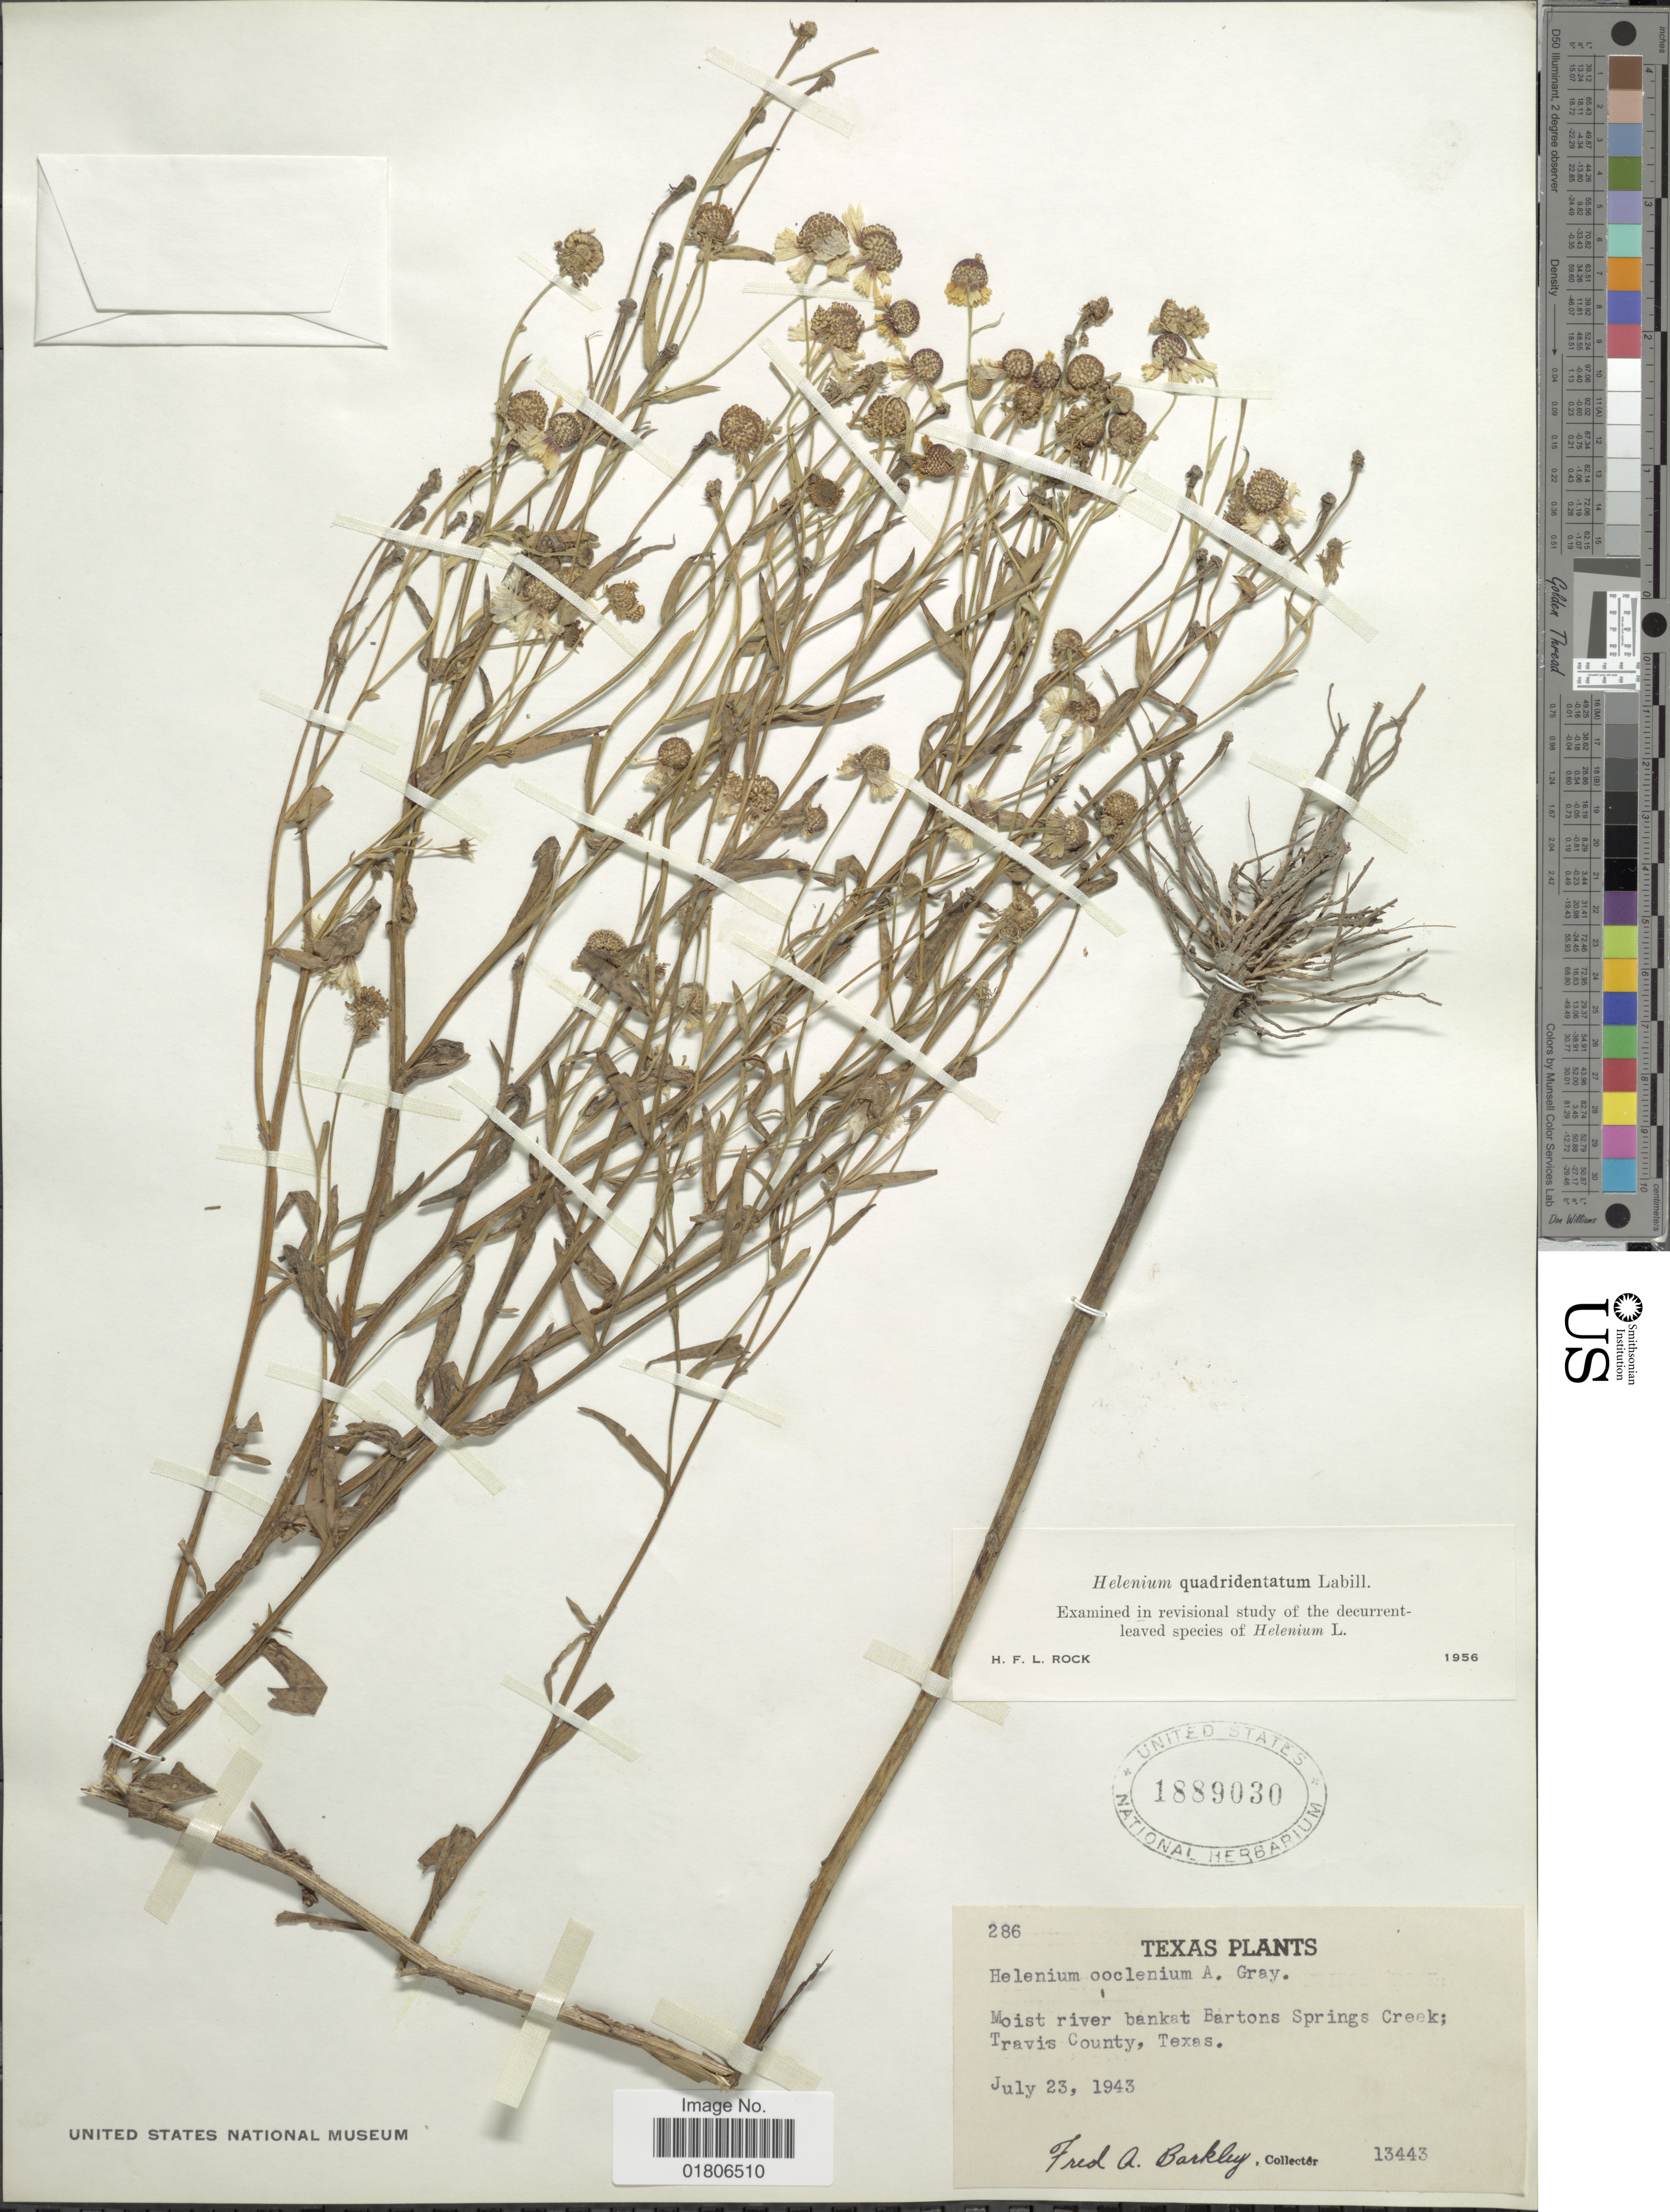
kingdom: Plantae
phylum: Tracheophyta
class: Magnoliopsida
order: Asterales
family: Asteraceae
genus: Helenium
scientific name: Helenium quadridentatum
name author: Labill.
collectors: F. A. Barkley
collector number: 13443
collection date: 1943-07-23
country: United States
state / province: Texas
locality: Moist river bankat Bartons Springs Creek; Travis County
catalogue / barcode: US 1889030